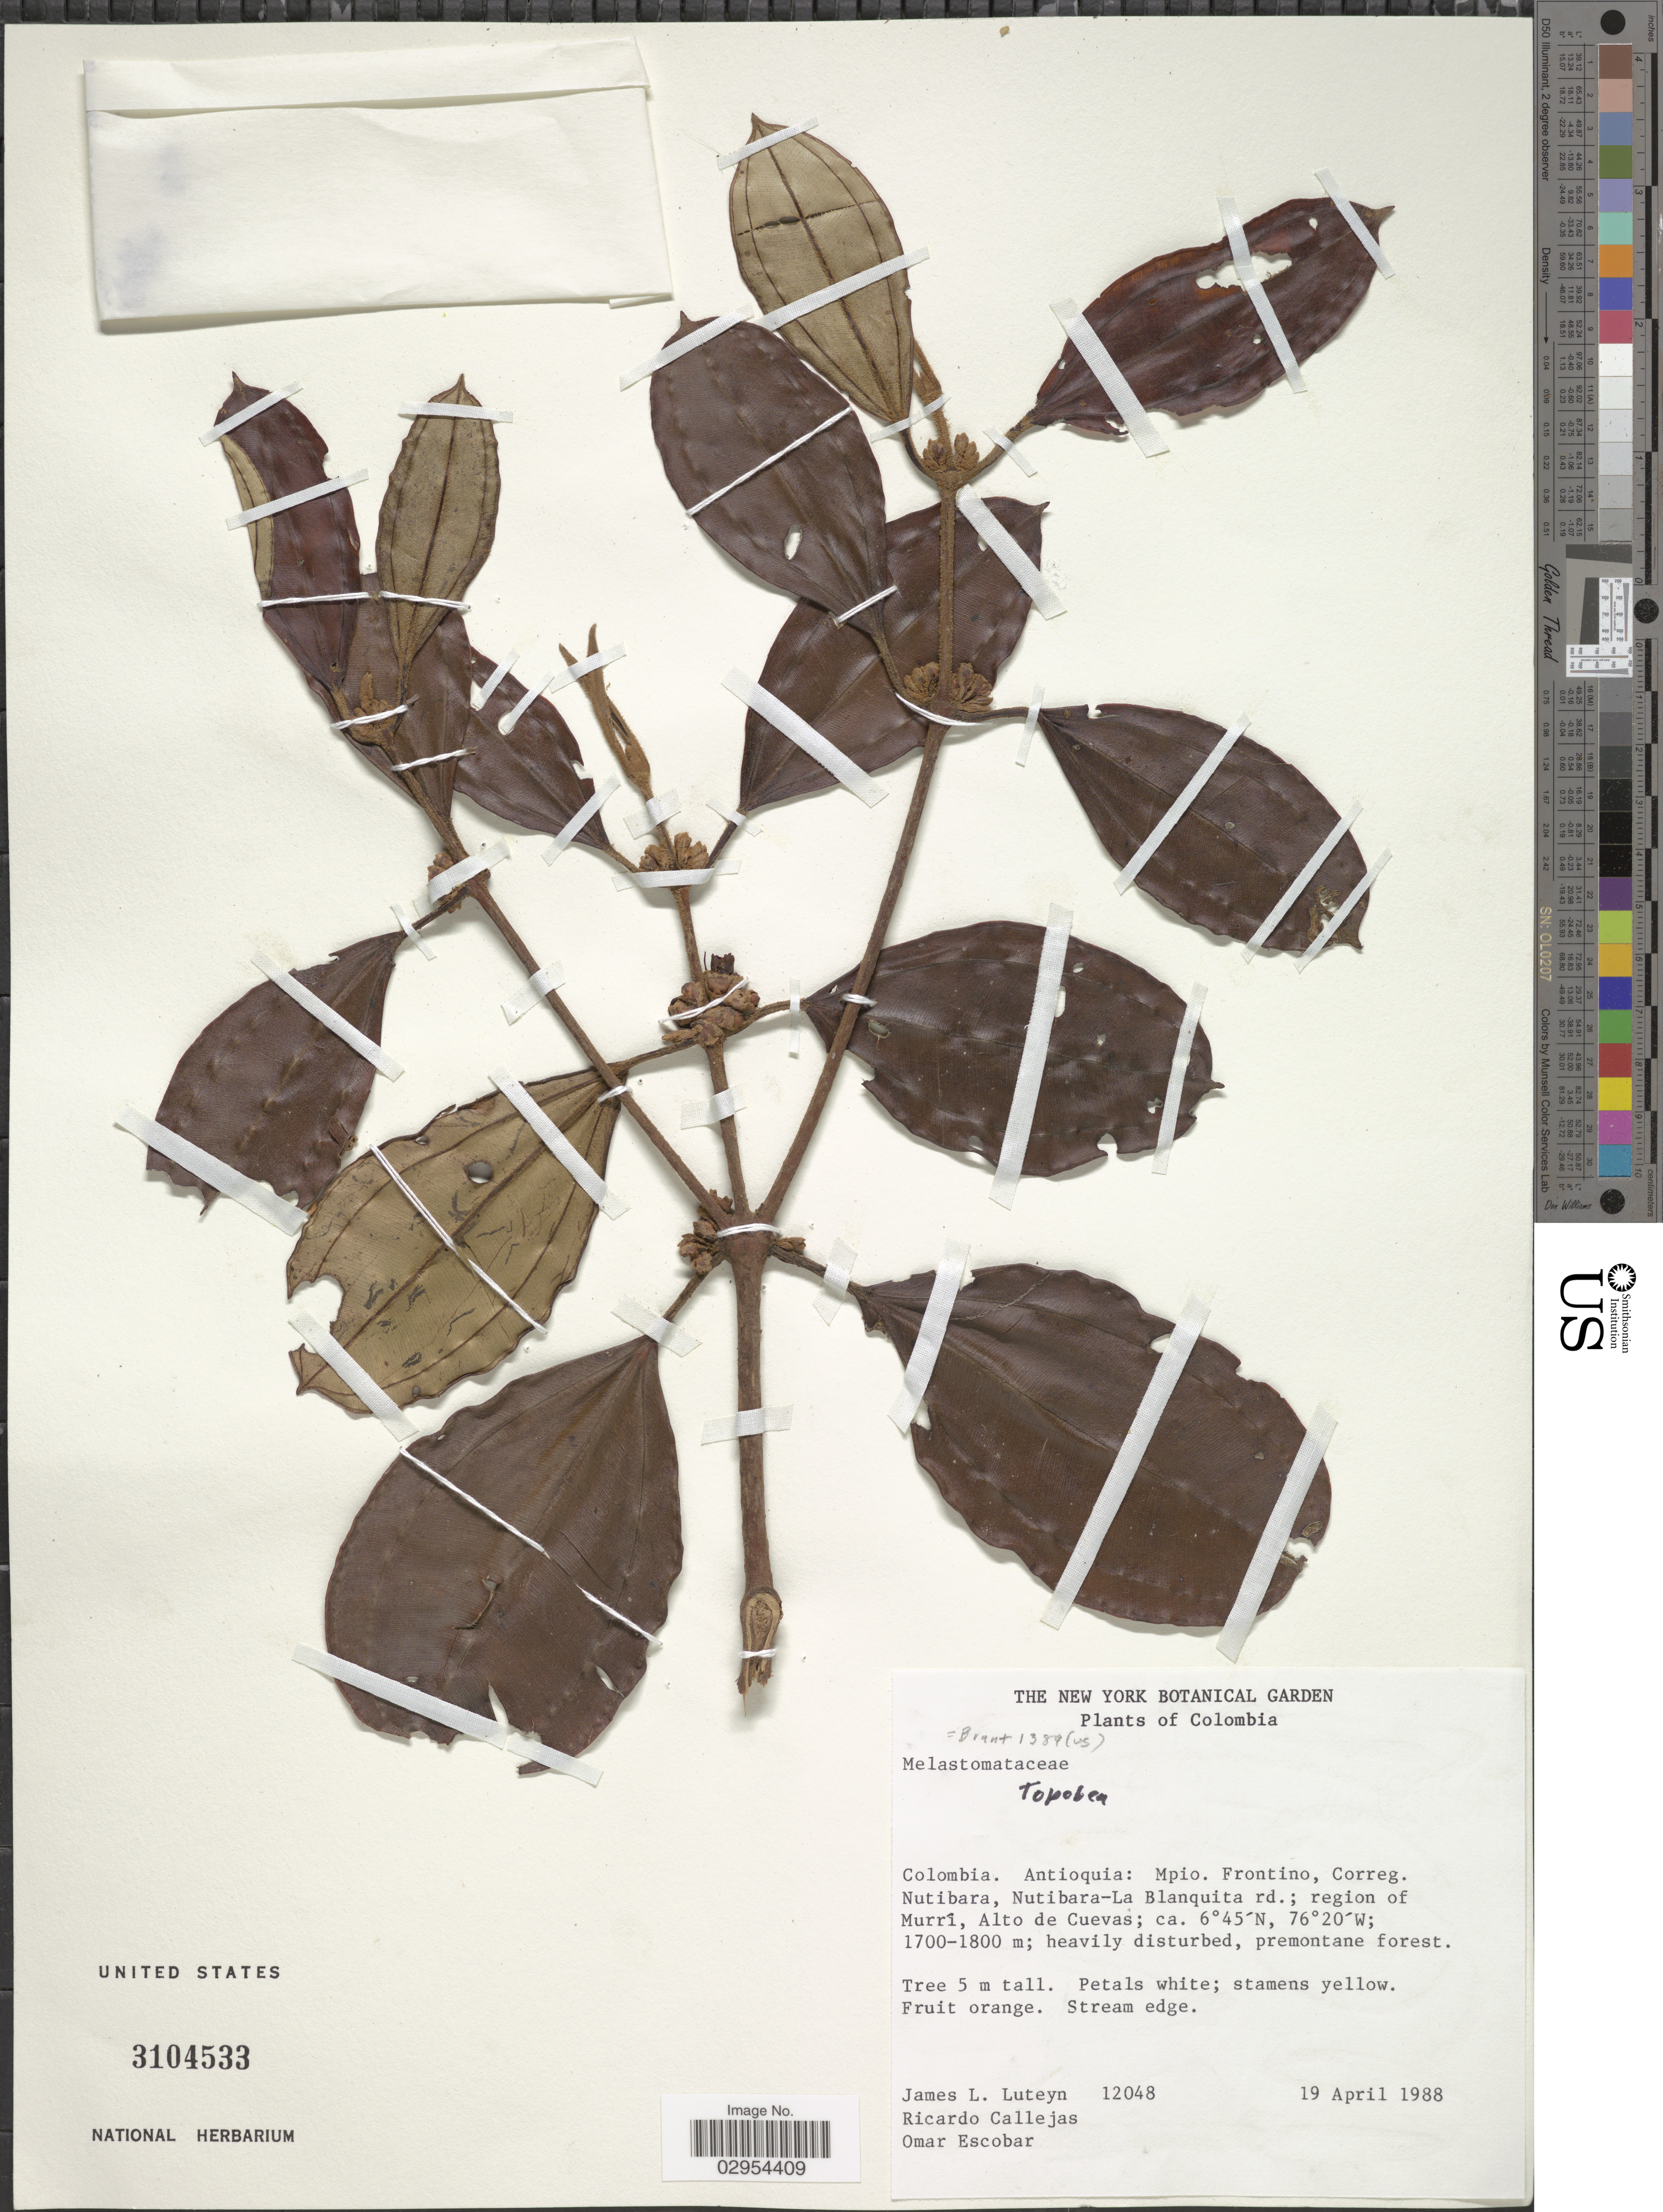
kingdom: Plantae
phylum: Tracheophyta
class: Magnoliopsida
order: Myrtales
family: Melastomataceae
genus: Topobea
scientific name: Topobea sp.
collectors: J. Luteyn, R. Callejas & O. D. Escobar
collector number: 12048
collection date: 1988-04-19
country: Colombia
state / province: Antioquia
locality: Mpio. Frontino, Correg. Nutibara, Nutibara-La Blanquita rd.: region of Murrí, Alto Cuevas.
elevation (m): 1700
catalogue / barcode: US 3104533